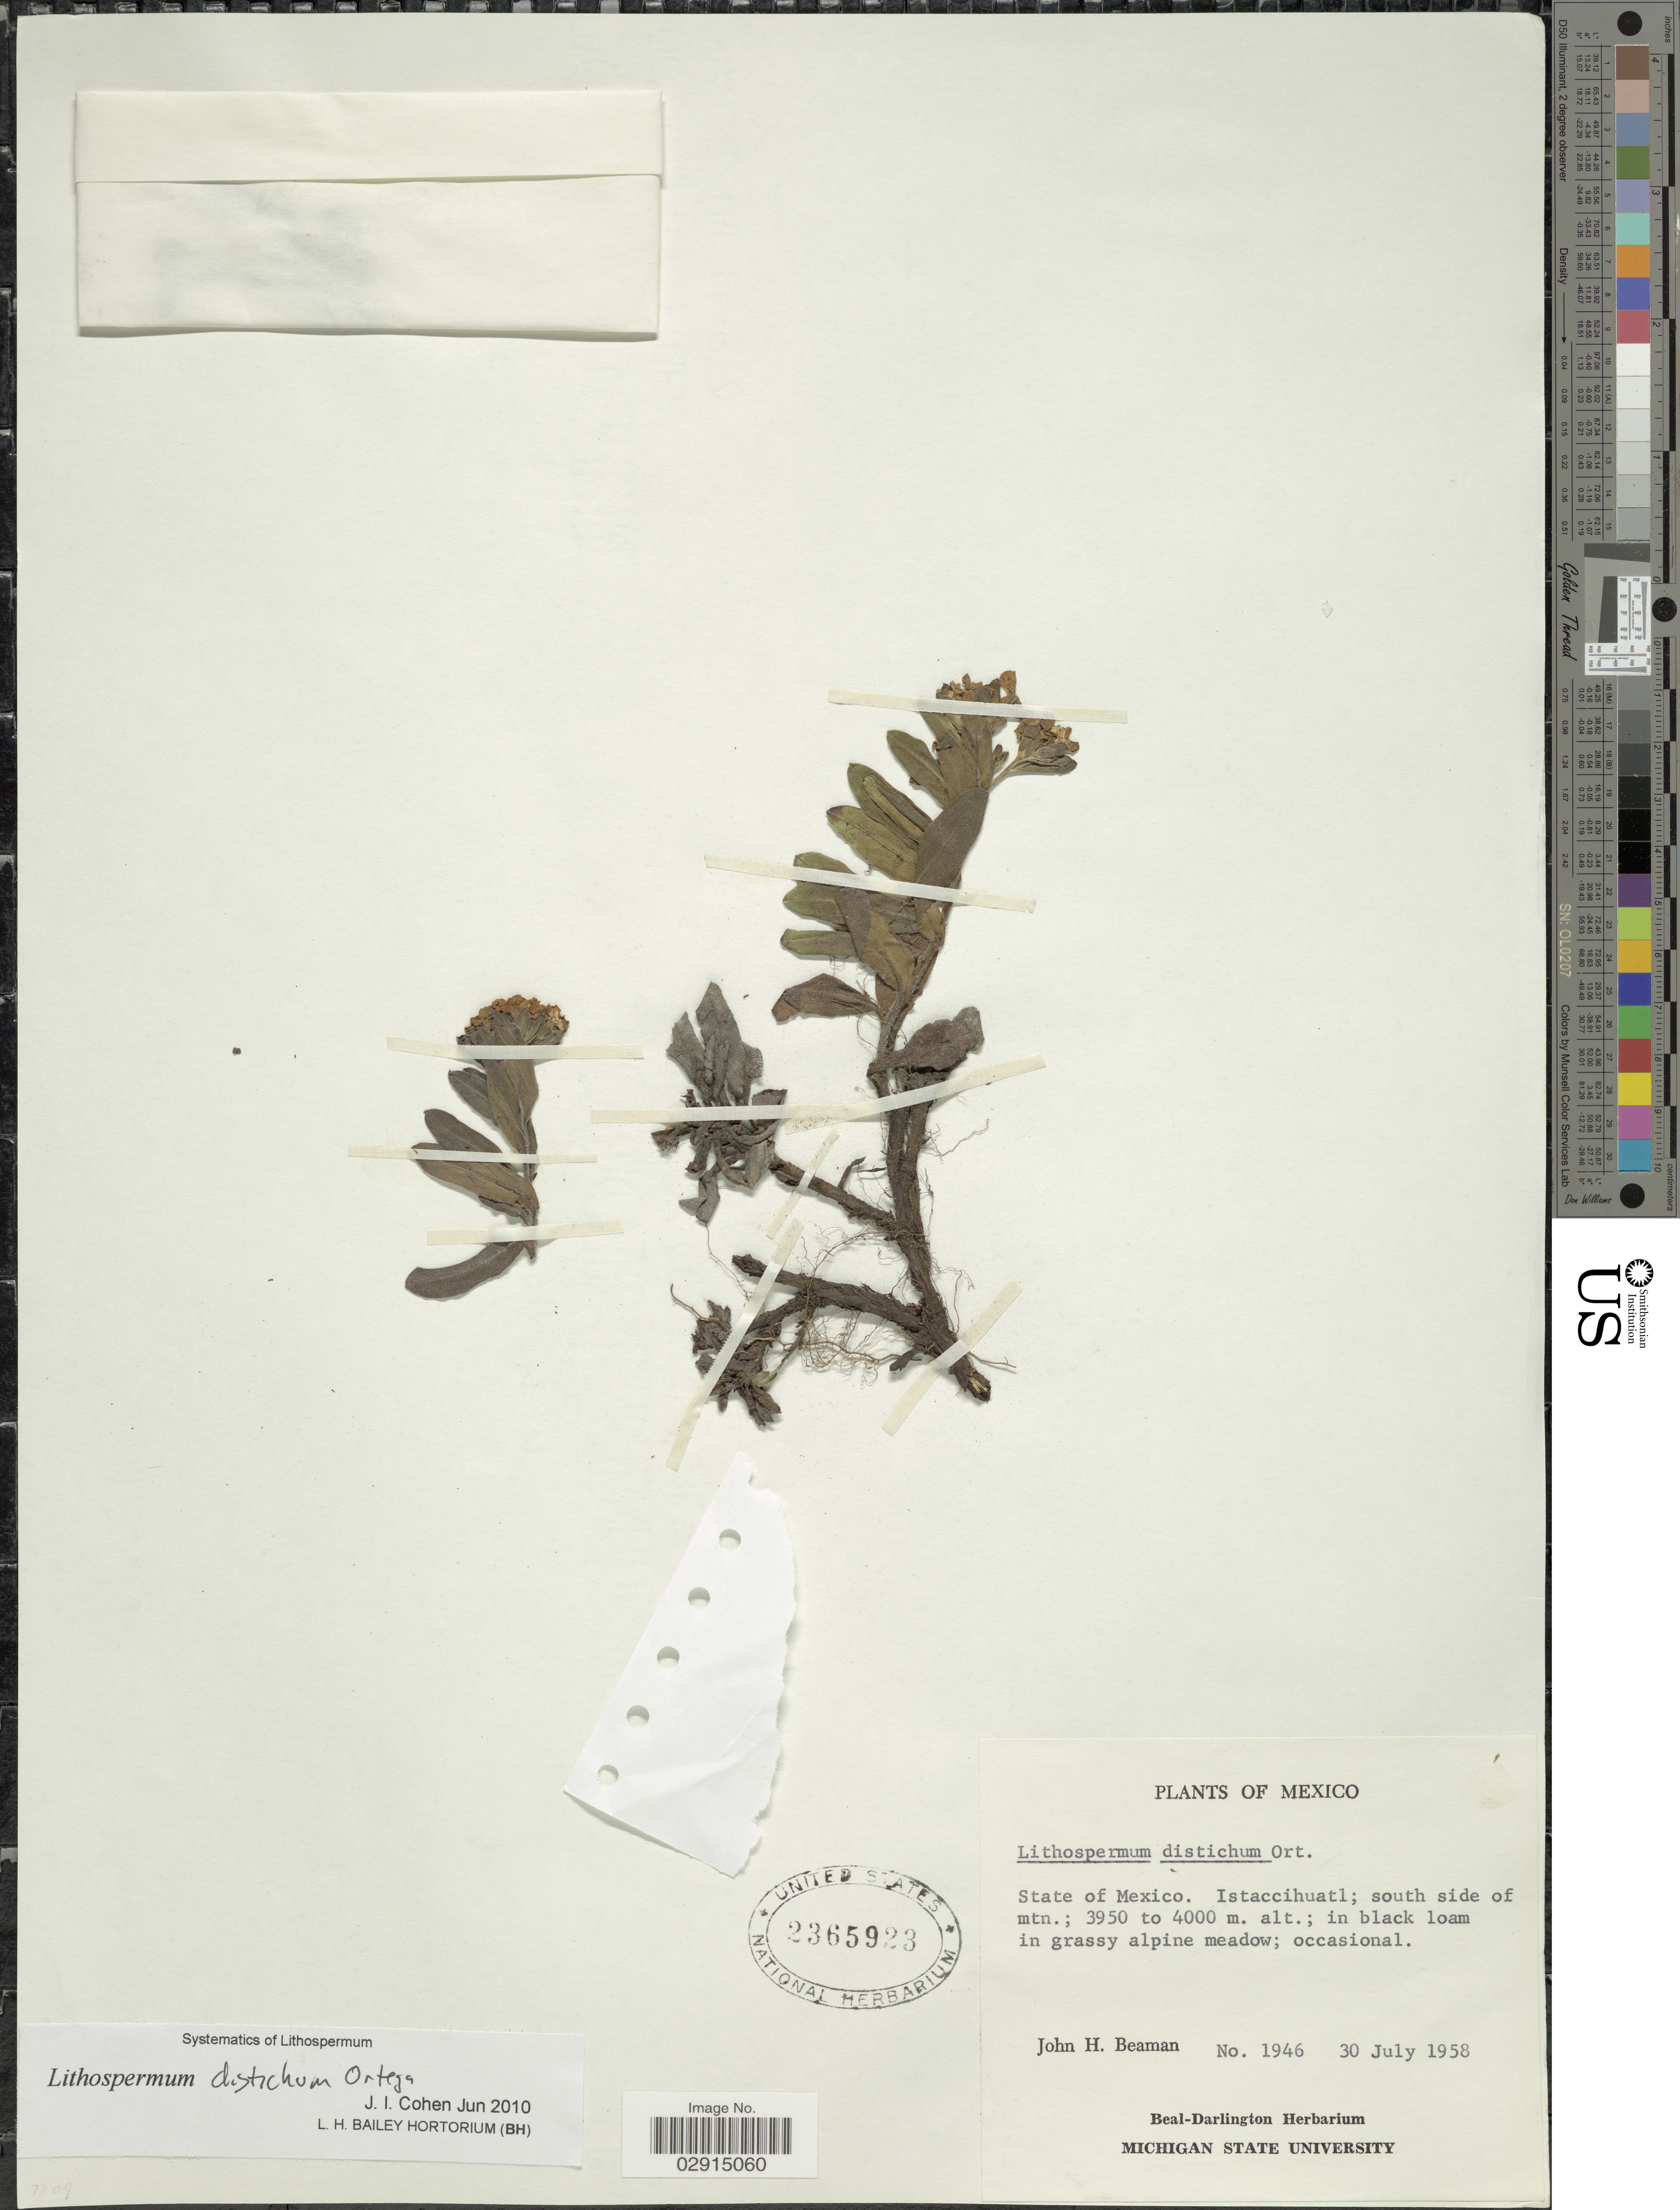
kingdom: Plantae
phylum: Tracheophyta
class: Magnoliopsida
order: Boraginales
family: Boraginaceae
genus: Lithospermum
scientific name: Lithospermum distichum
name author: Ortega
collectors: J. H. Beaman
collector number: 1946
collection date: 1958-07-30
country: Mexico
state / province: México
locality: Istaccihatl; south side of mtn.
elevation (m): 3950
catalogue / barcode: US 2365923